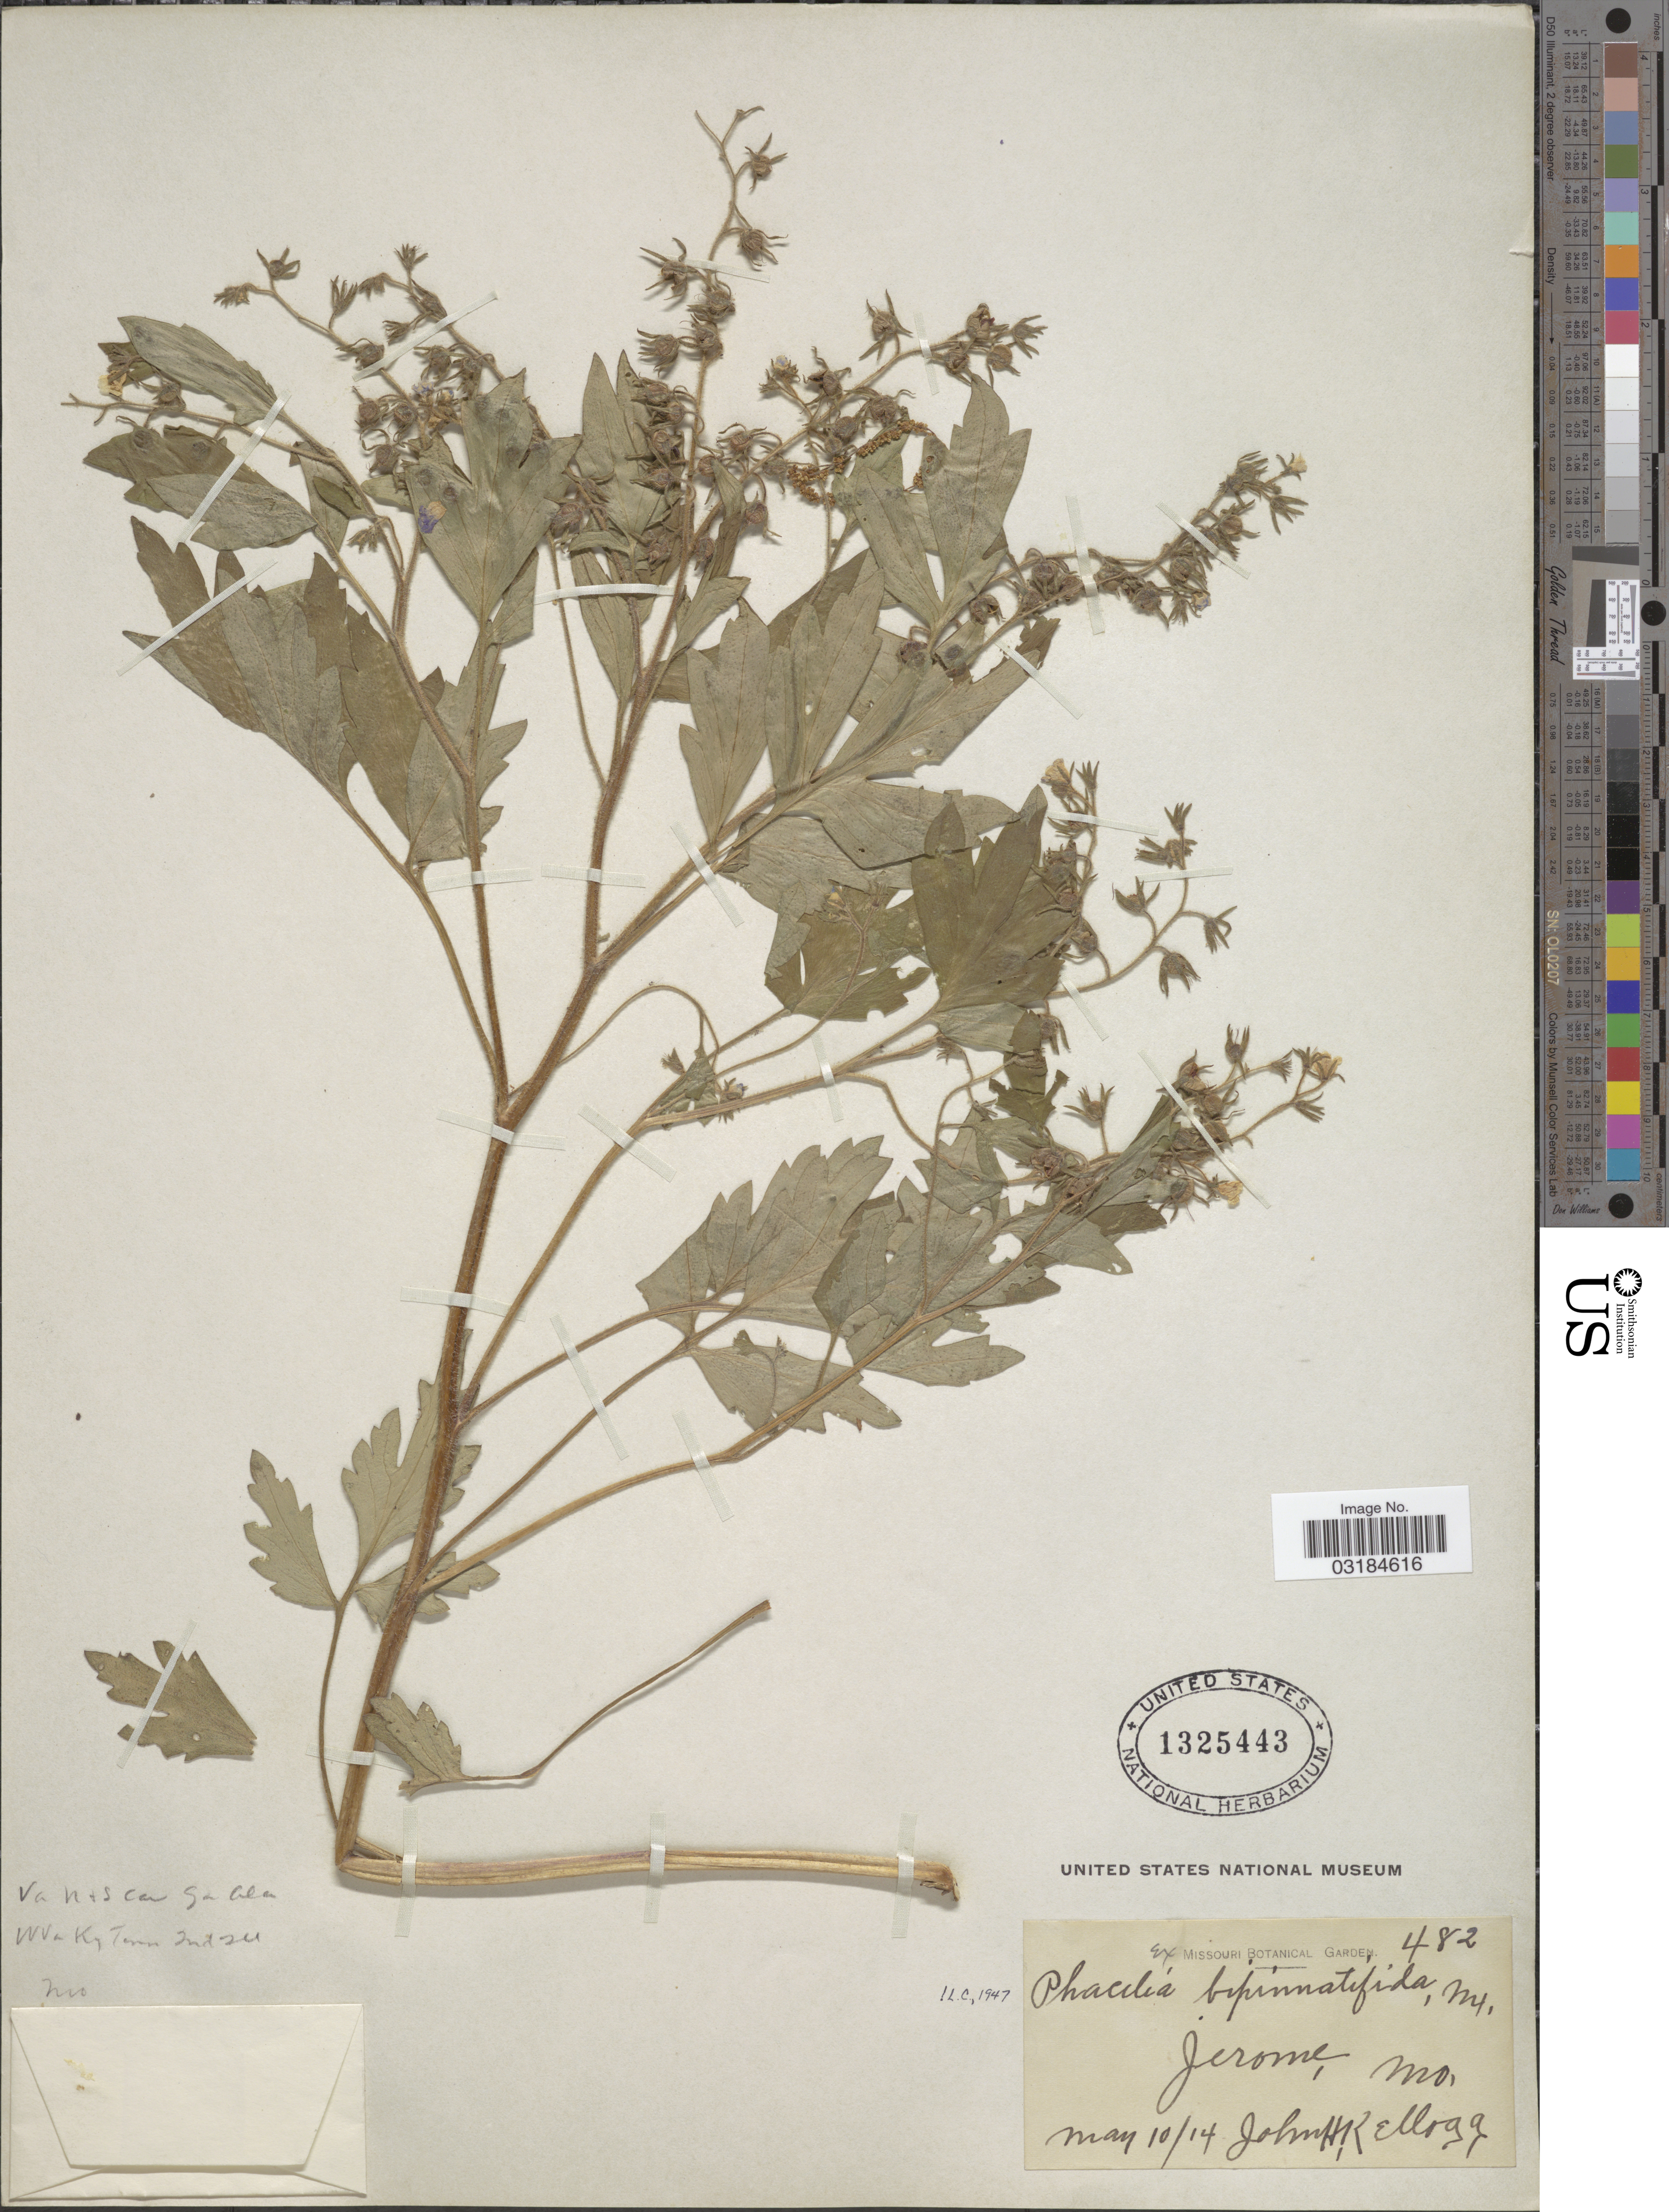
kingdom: Plantae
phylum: Tracheophyta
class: Magnoliopsida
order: Boraginales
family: Hydrophyllaceae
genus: Phacelia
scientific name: Phacelia bipinnatifida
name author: (Atwood) Michx.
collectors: J. H. Kellogg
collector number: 482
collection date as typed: Transcribed d/m/y: 10/5/14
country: United States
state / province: Missouri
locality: Jerome.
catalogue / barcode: US 1325443